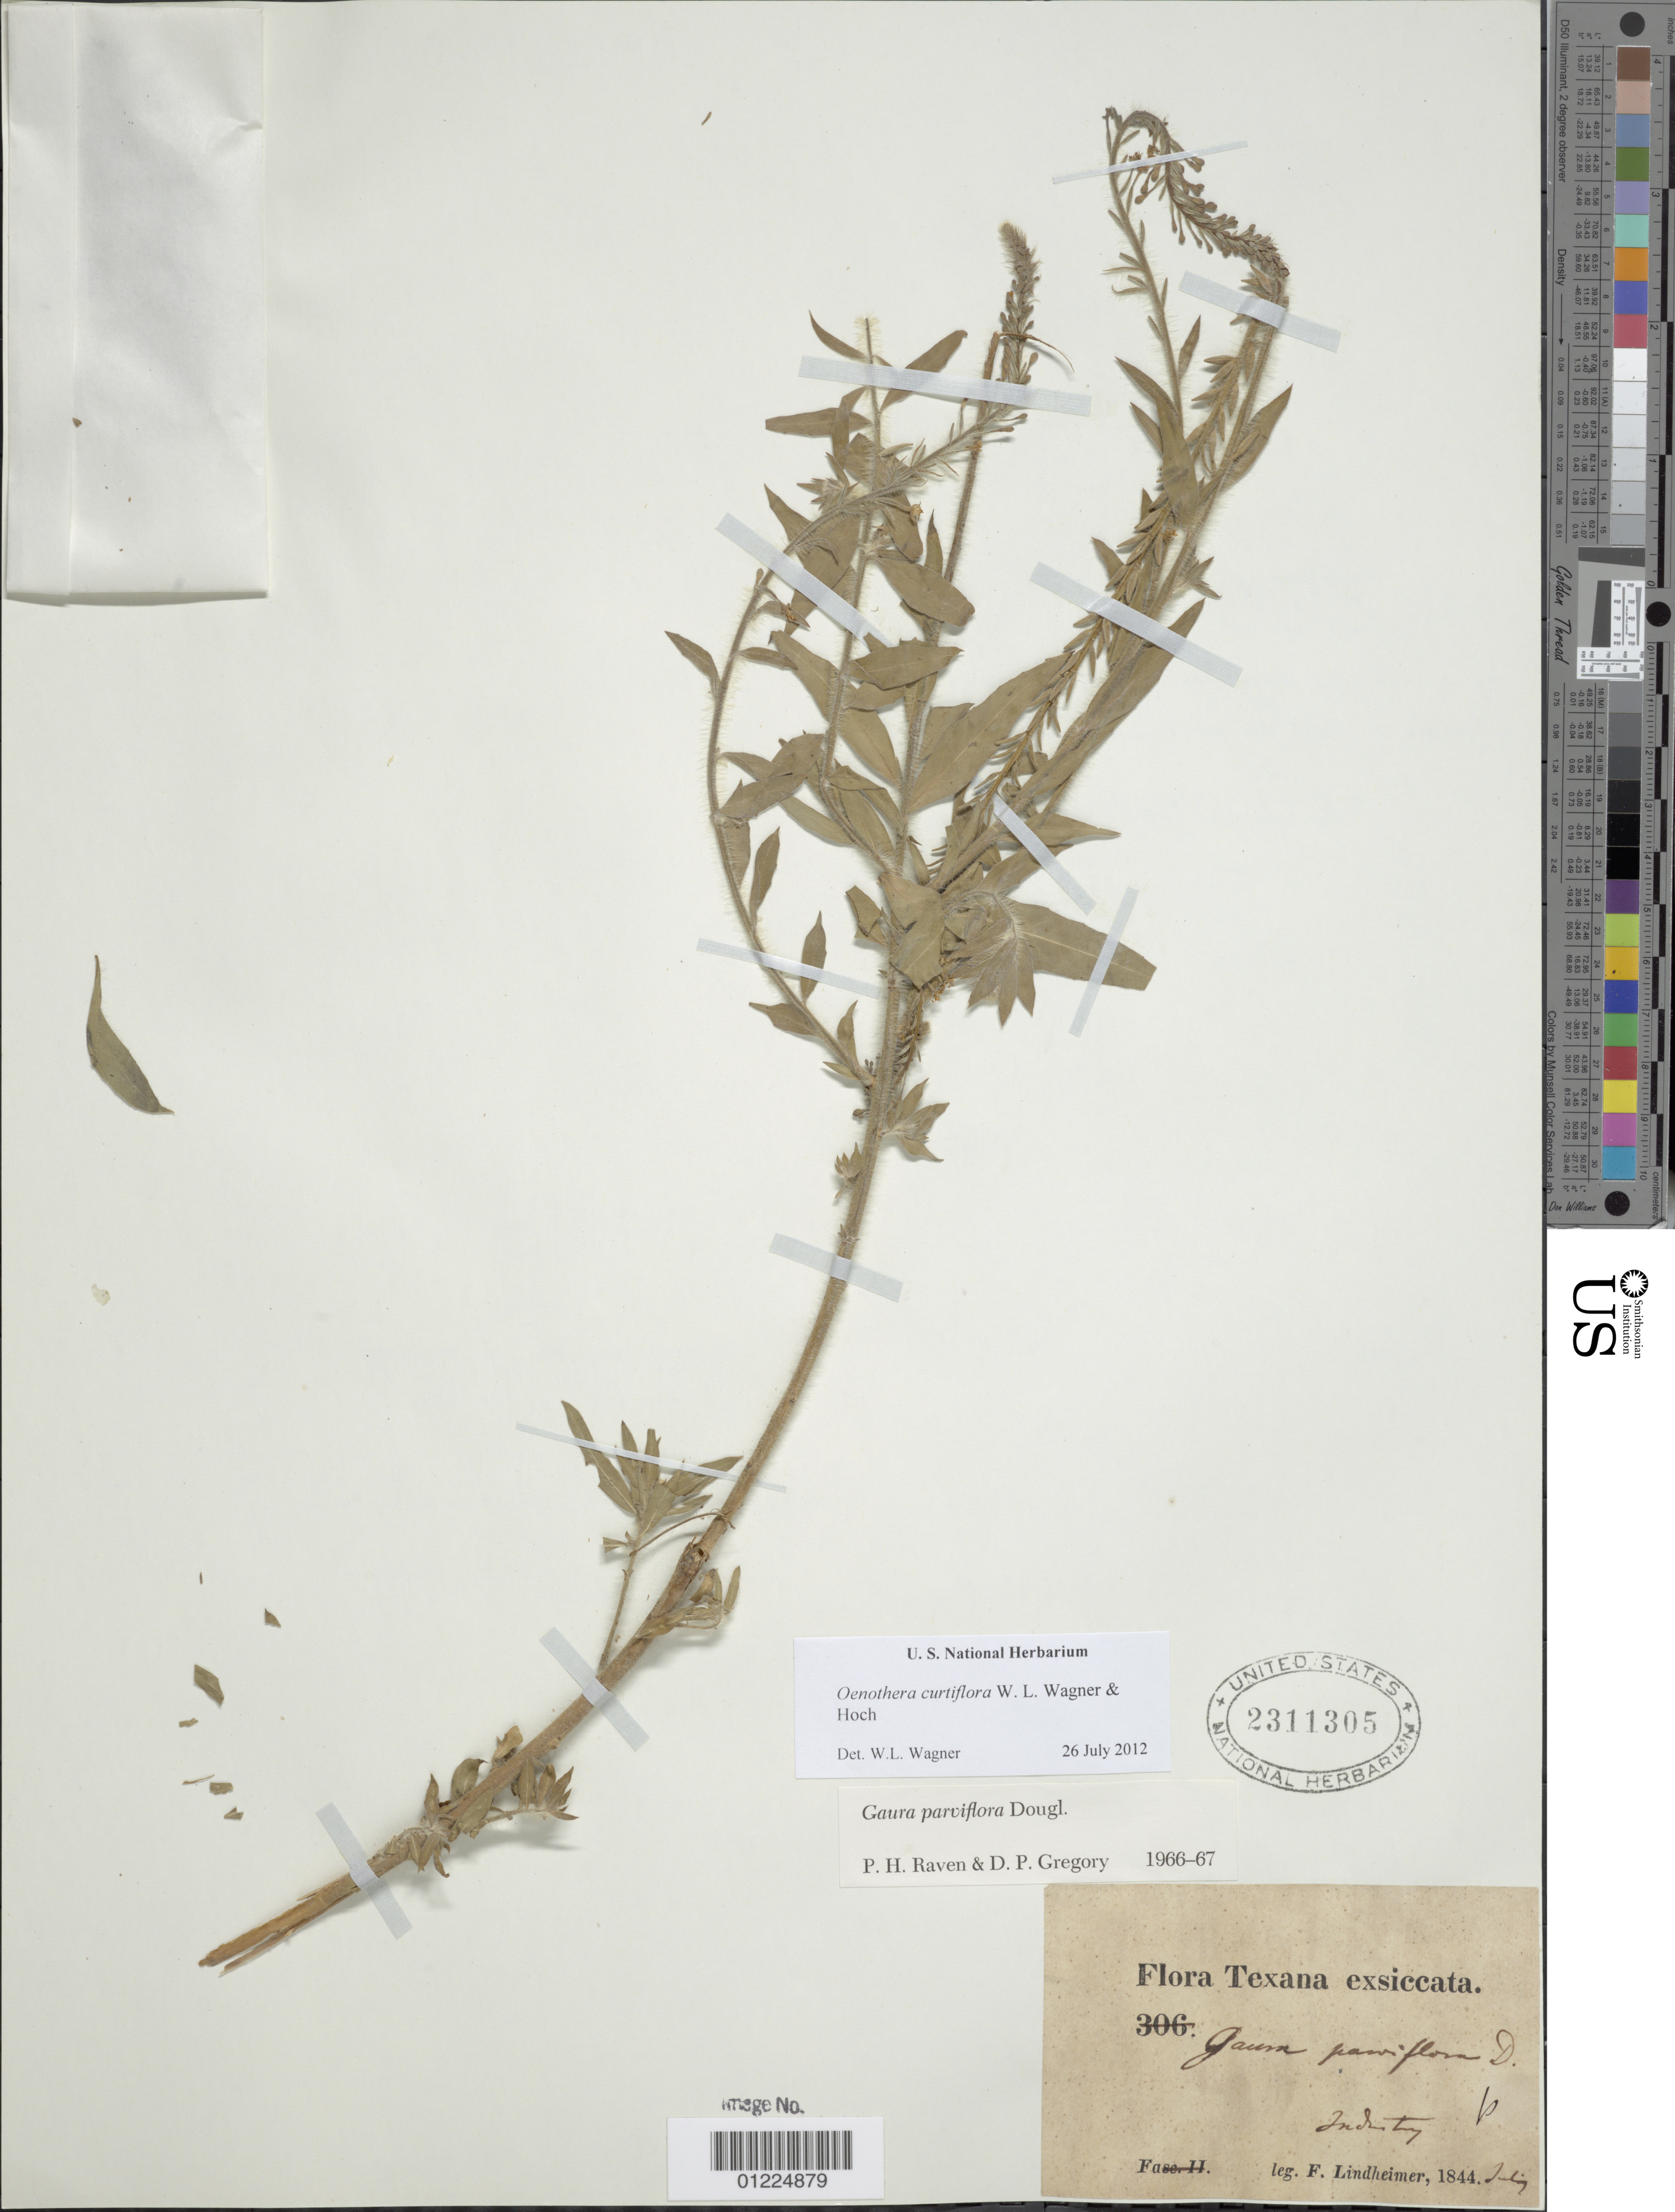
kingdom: Plantae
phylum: Tracheophyta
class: Magnoliopsida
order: Myrtales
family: Onagraceae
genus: Oenothera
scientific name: Oenothera curtiflora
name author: W.L. Wagner & Hoch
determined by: Wagner, W. L., (BOT), Smithsonian Institution - National Museum of Natural History (UNITED STATES)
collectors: F. J. Lindheimer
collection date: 1844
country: United States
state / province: Texas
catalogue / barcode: US 2311305